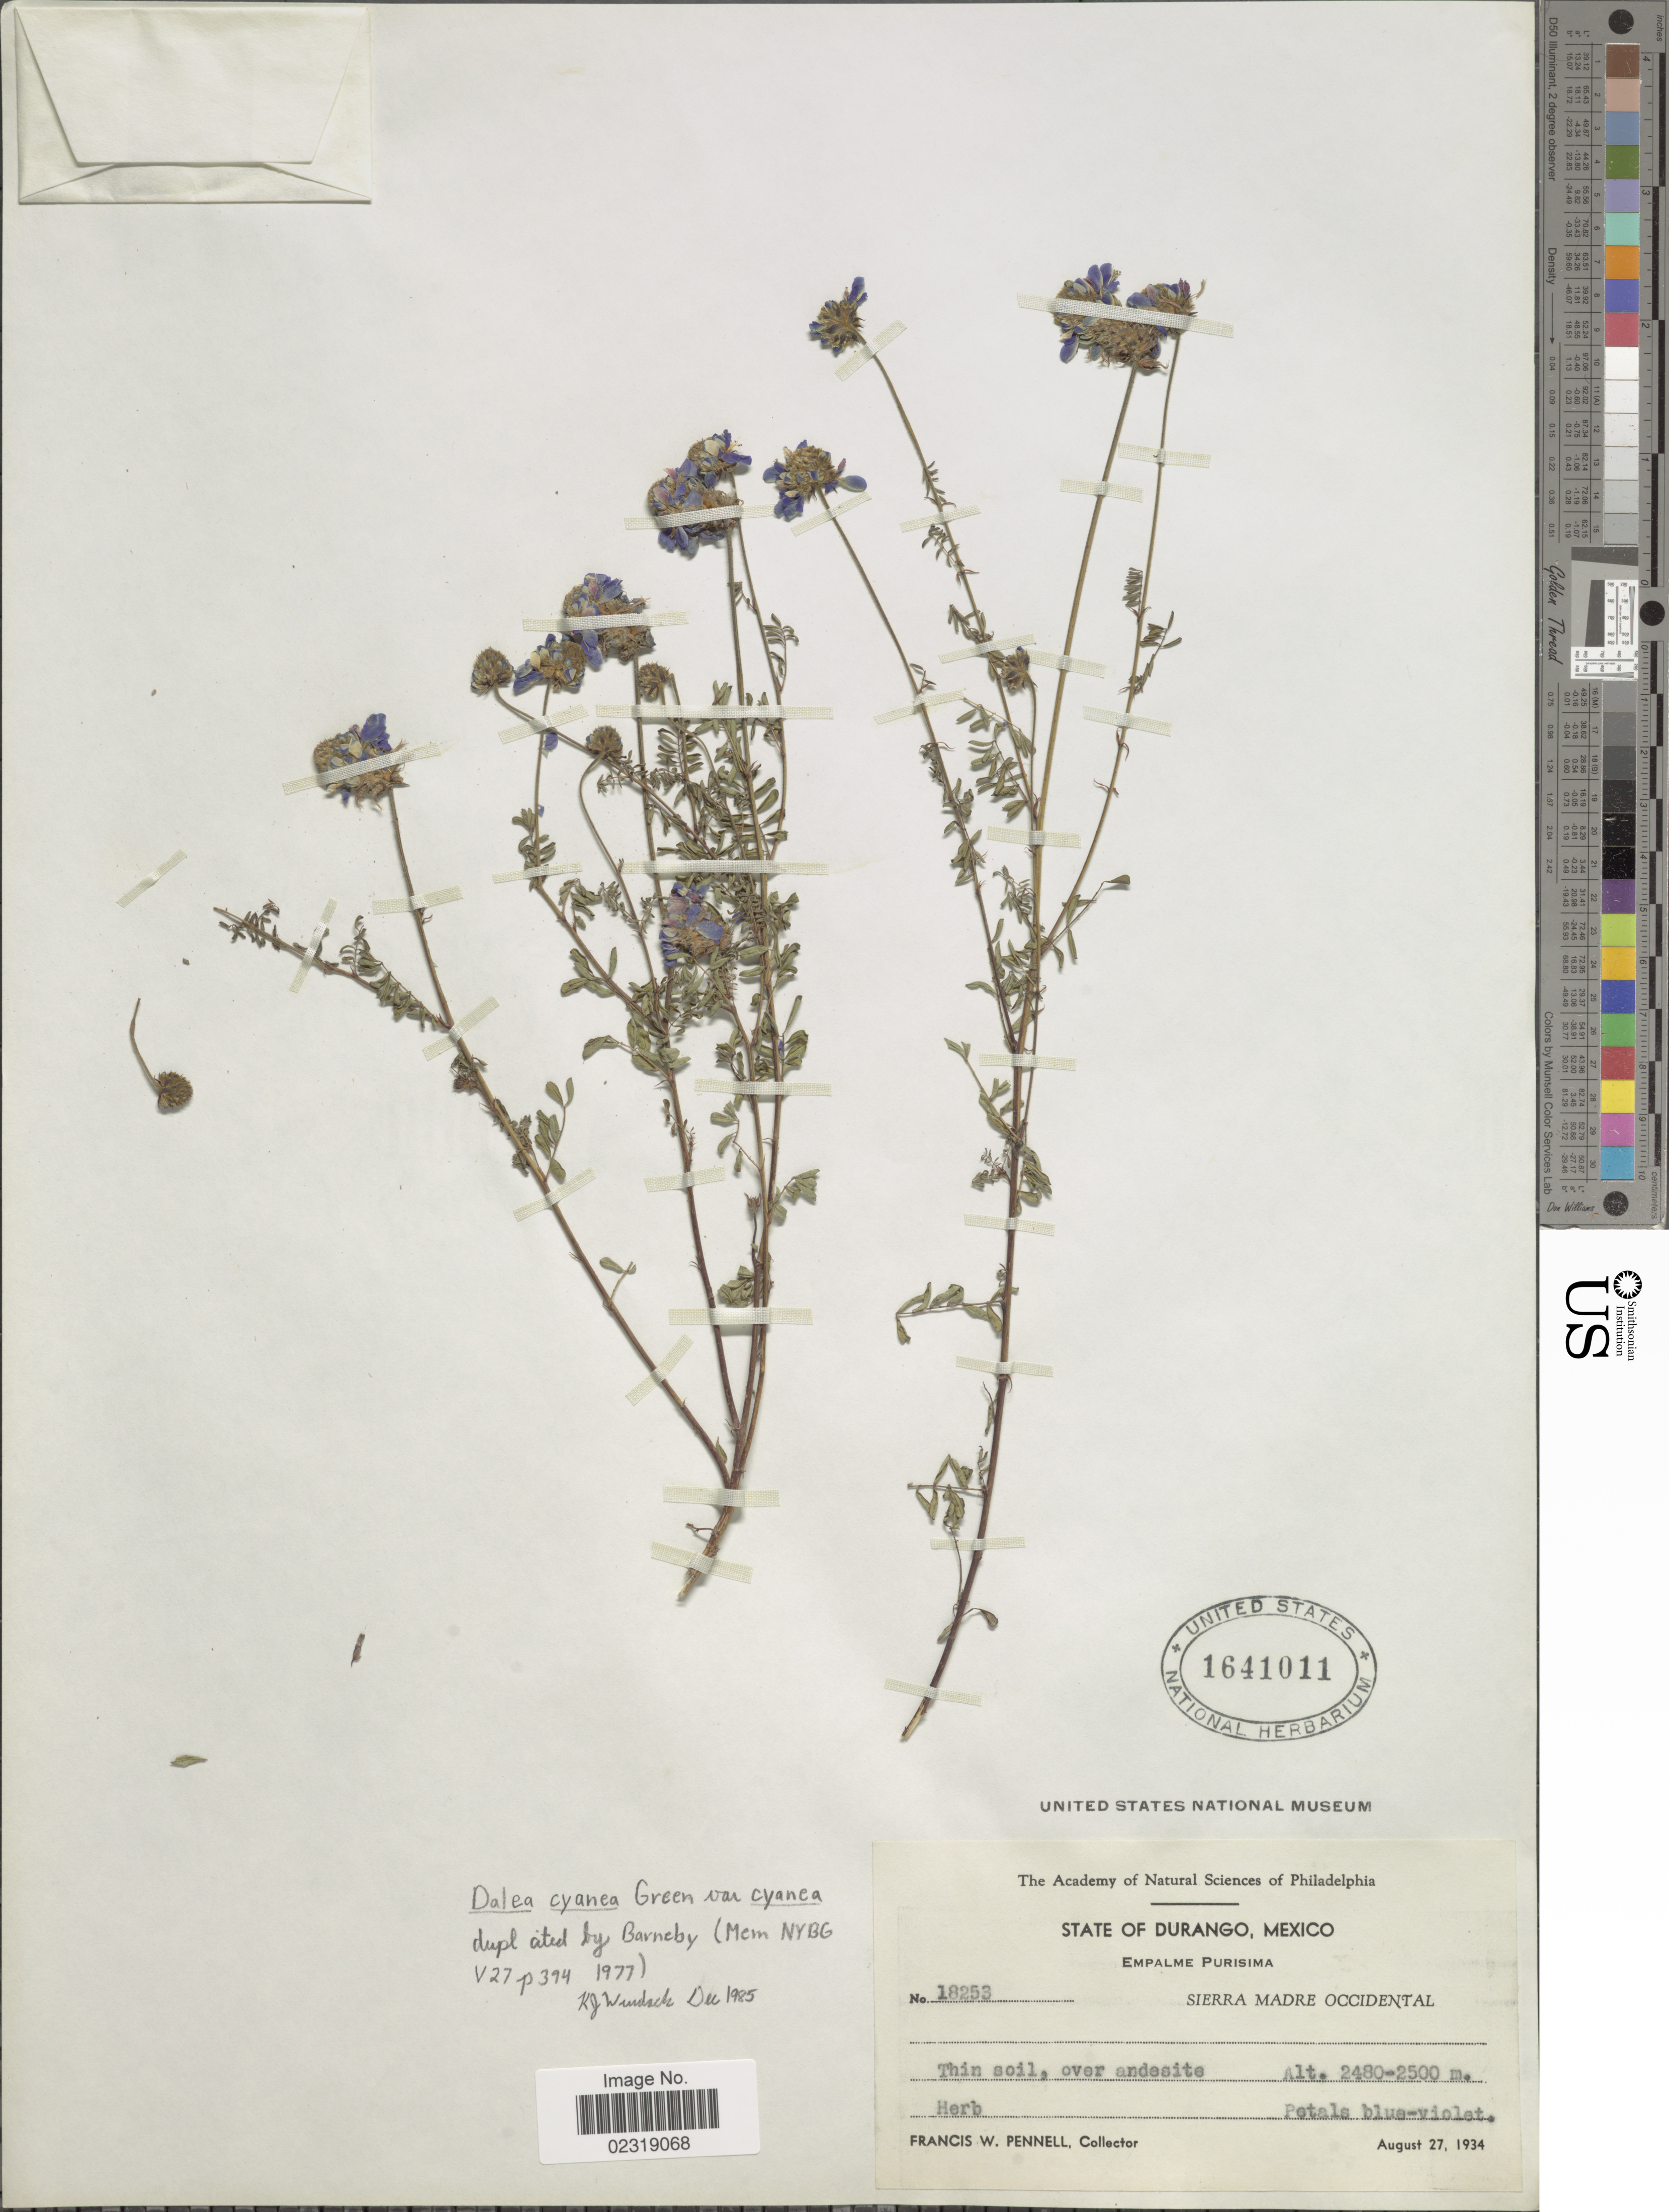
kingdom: Plantae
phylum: Tracheophyta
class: Magnoliopsida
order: Fabales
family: Fabaceae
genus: Dalea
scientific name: Dalea cyanea var. cyanea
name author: Greene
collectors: F. W. Pennell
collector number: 18253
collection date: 1934-08-28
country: Mexico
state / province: Durango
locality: State of Durango, Mexico, Empalme Purisma, Sierra Madre occidental. Thin soil, over andesite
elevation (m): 2480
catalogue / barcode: US 1641011